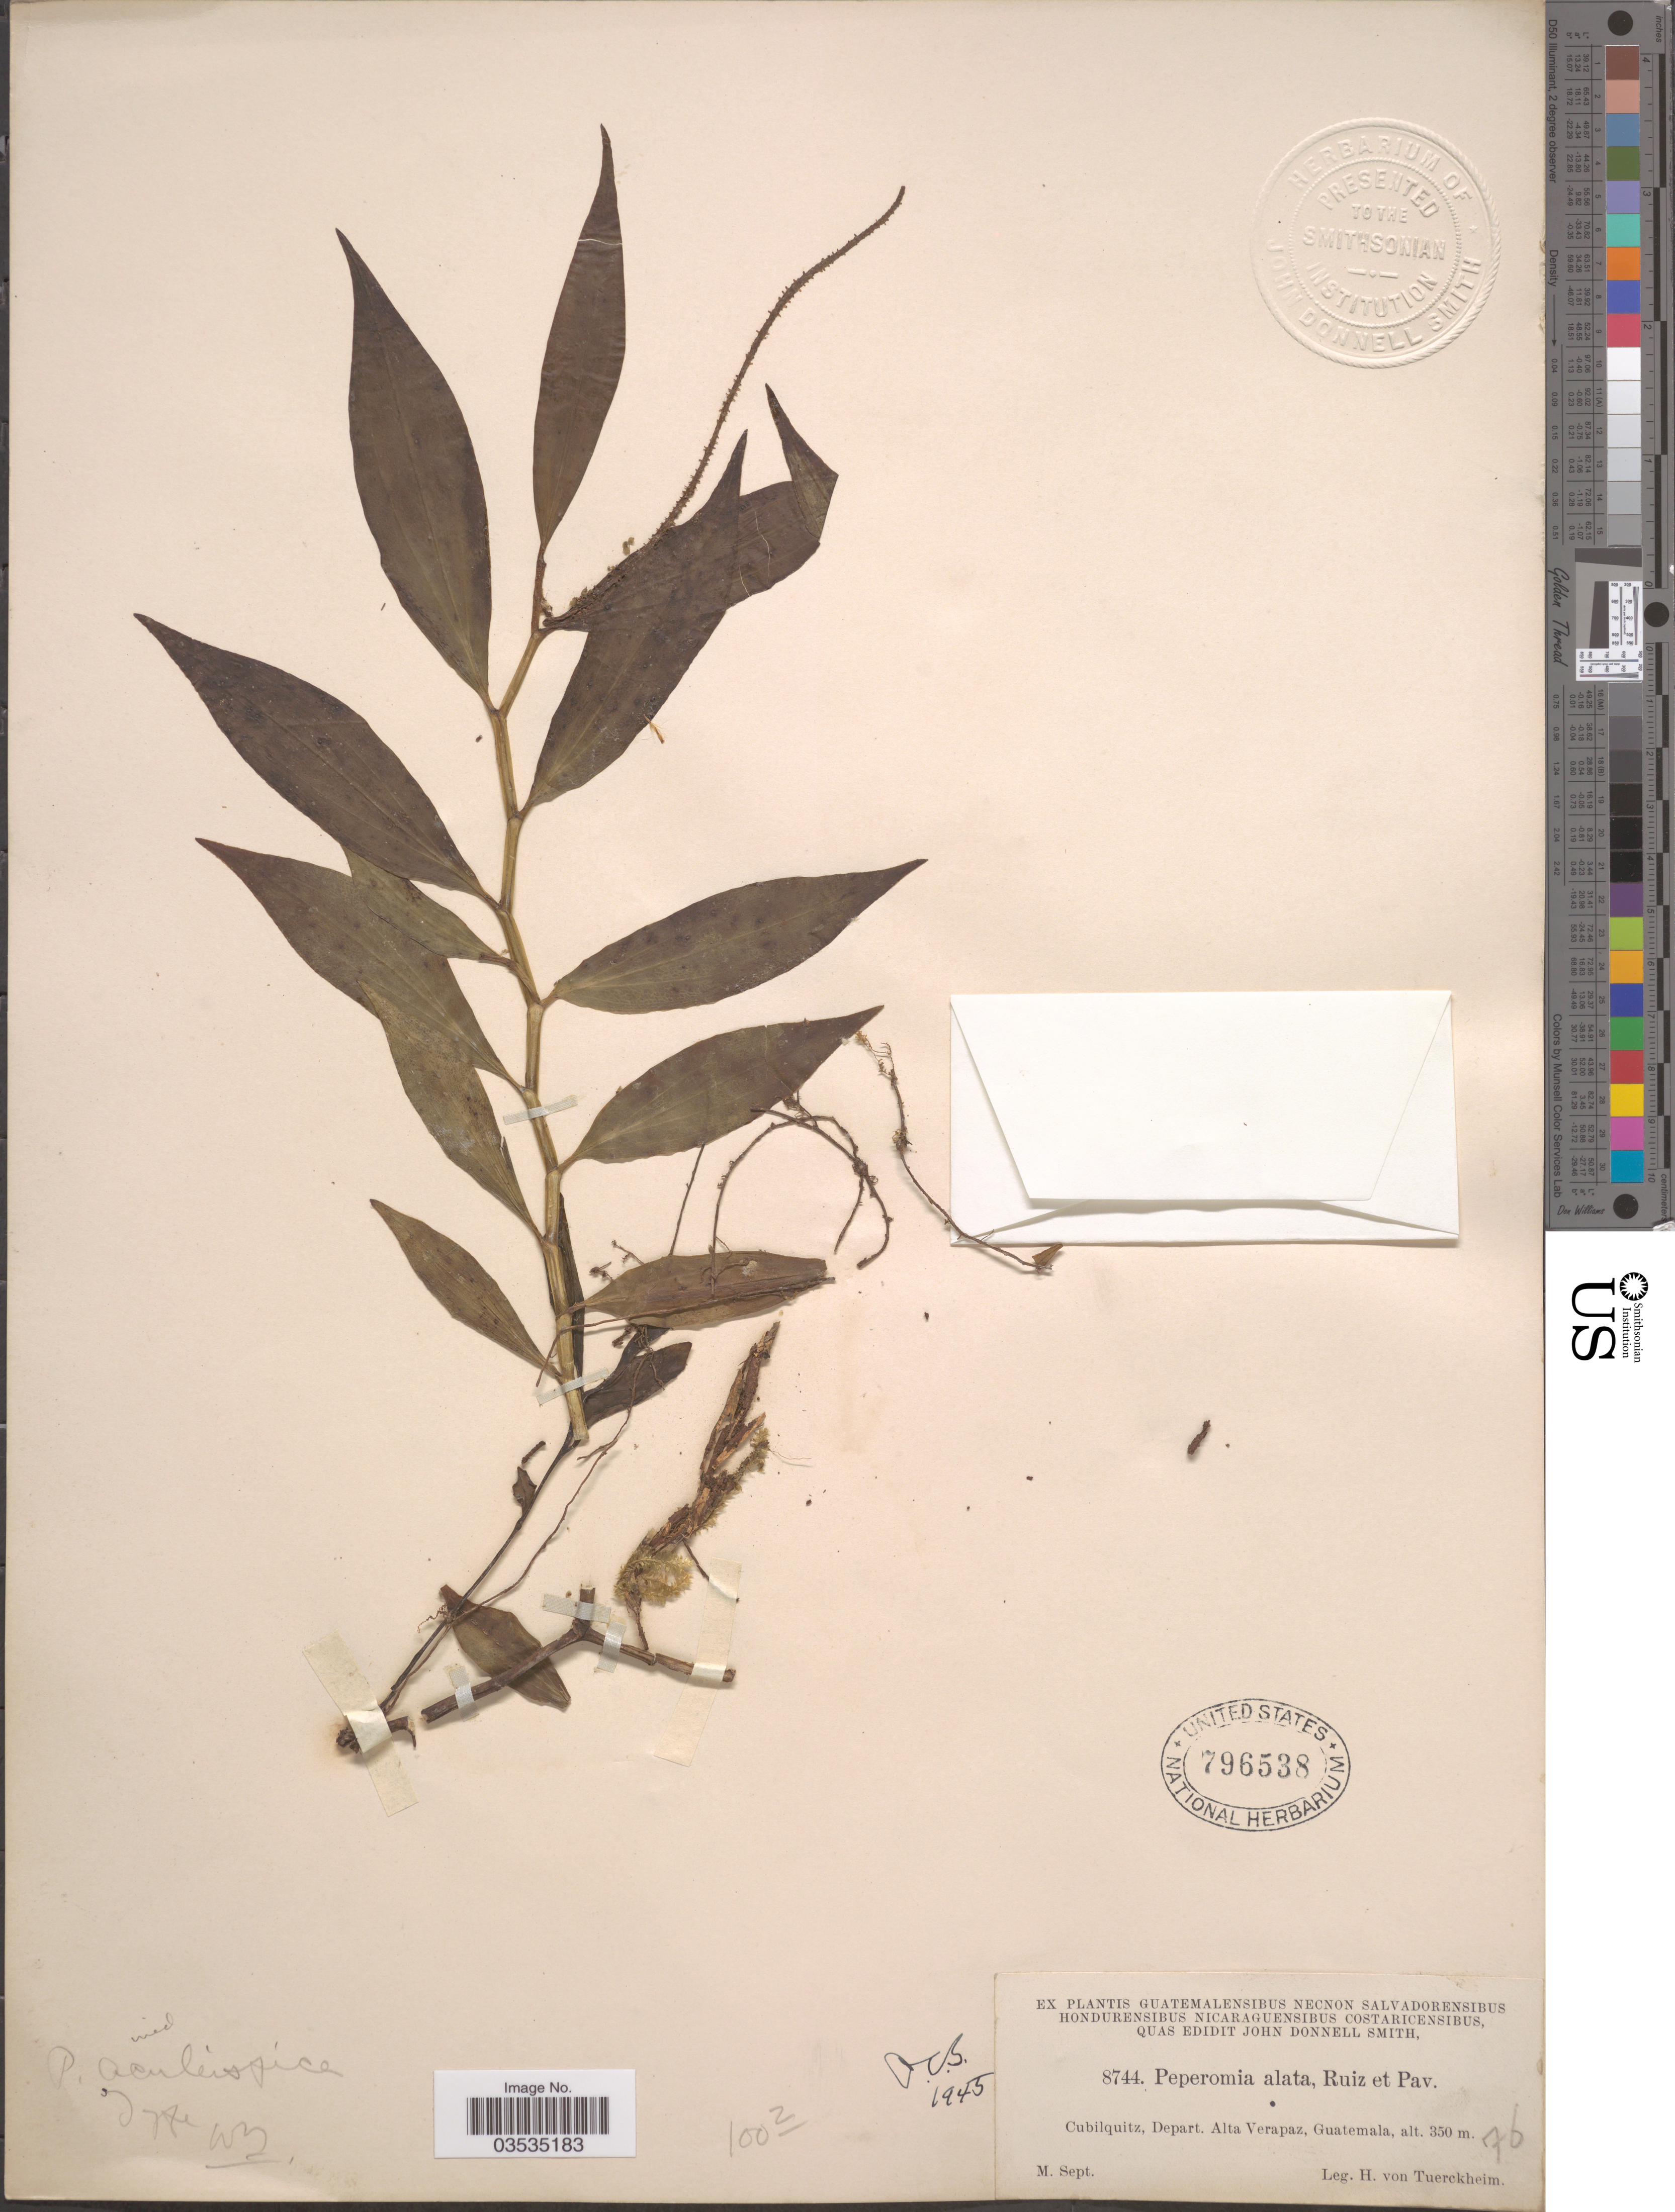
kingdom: Plantae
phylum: Tracheophyta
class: Magnoliopsida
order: Piperales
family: Piperaceae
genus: Peperomia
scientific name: Peperomia alata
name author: Ruiz & Pav.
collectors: H. von Türckheim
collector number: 8744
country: Guatemala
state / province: Alta Verapaz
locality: Cubilquitz, Depart. Alta Verapaz.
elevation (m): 350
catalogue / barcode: US 796538